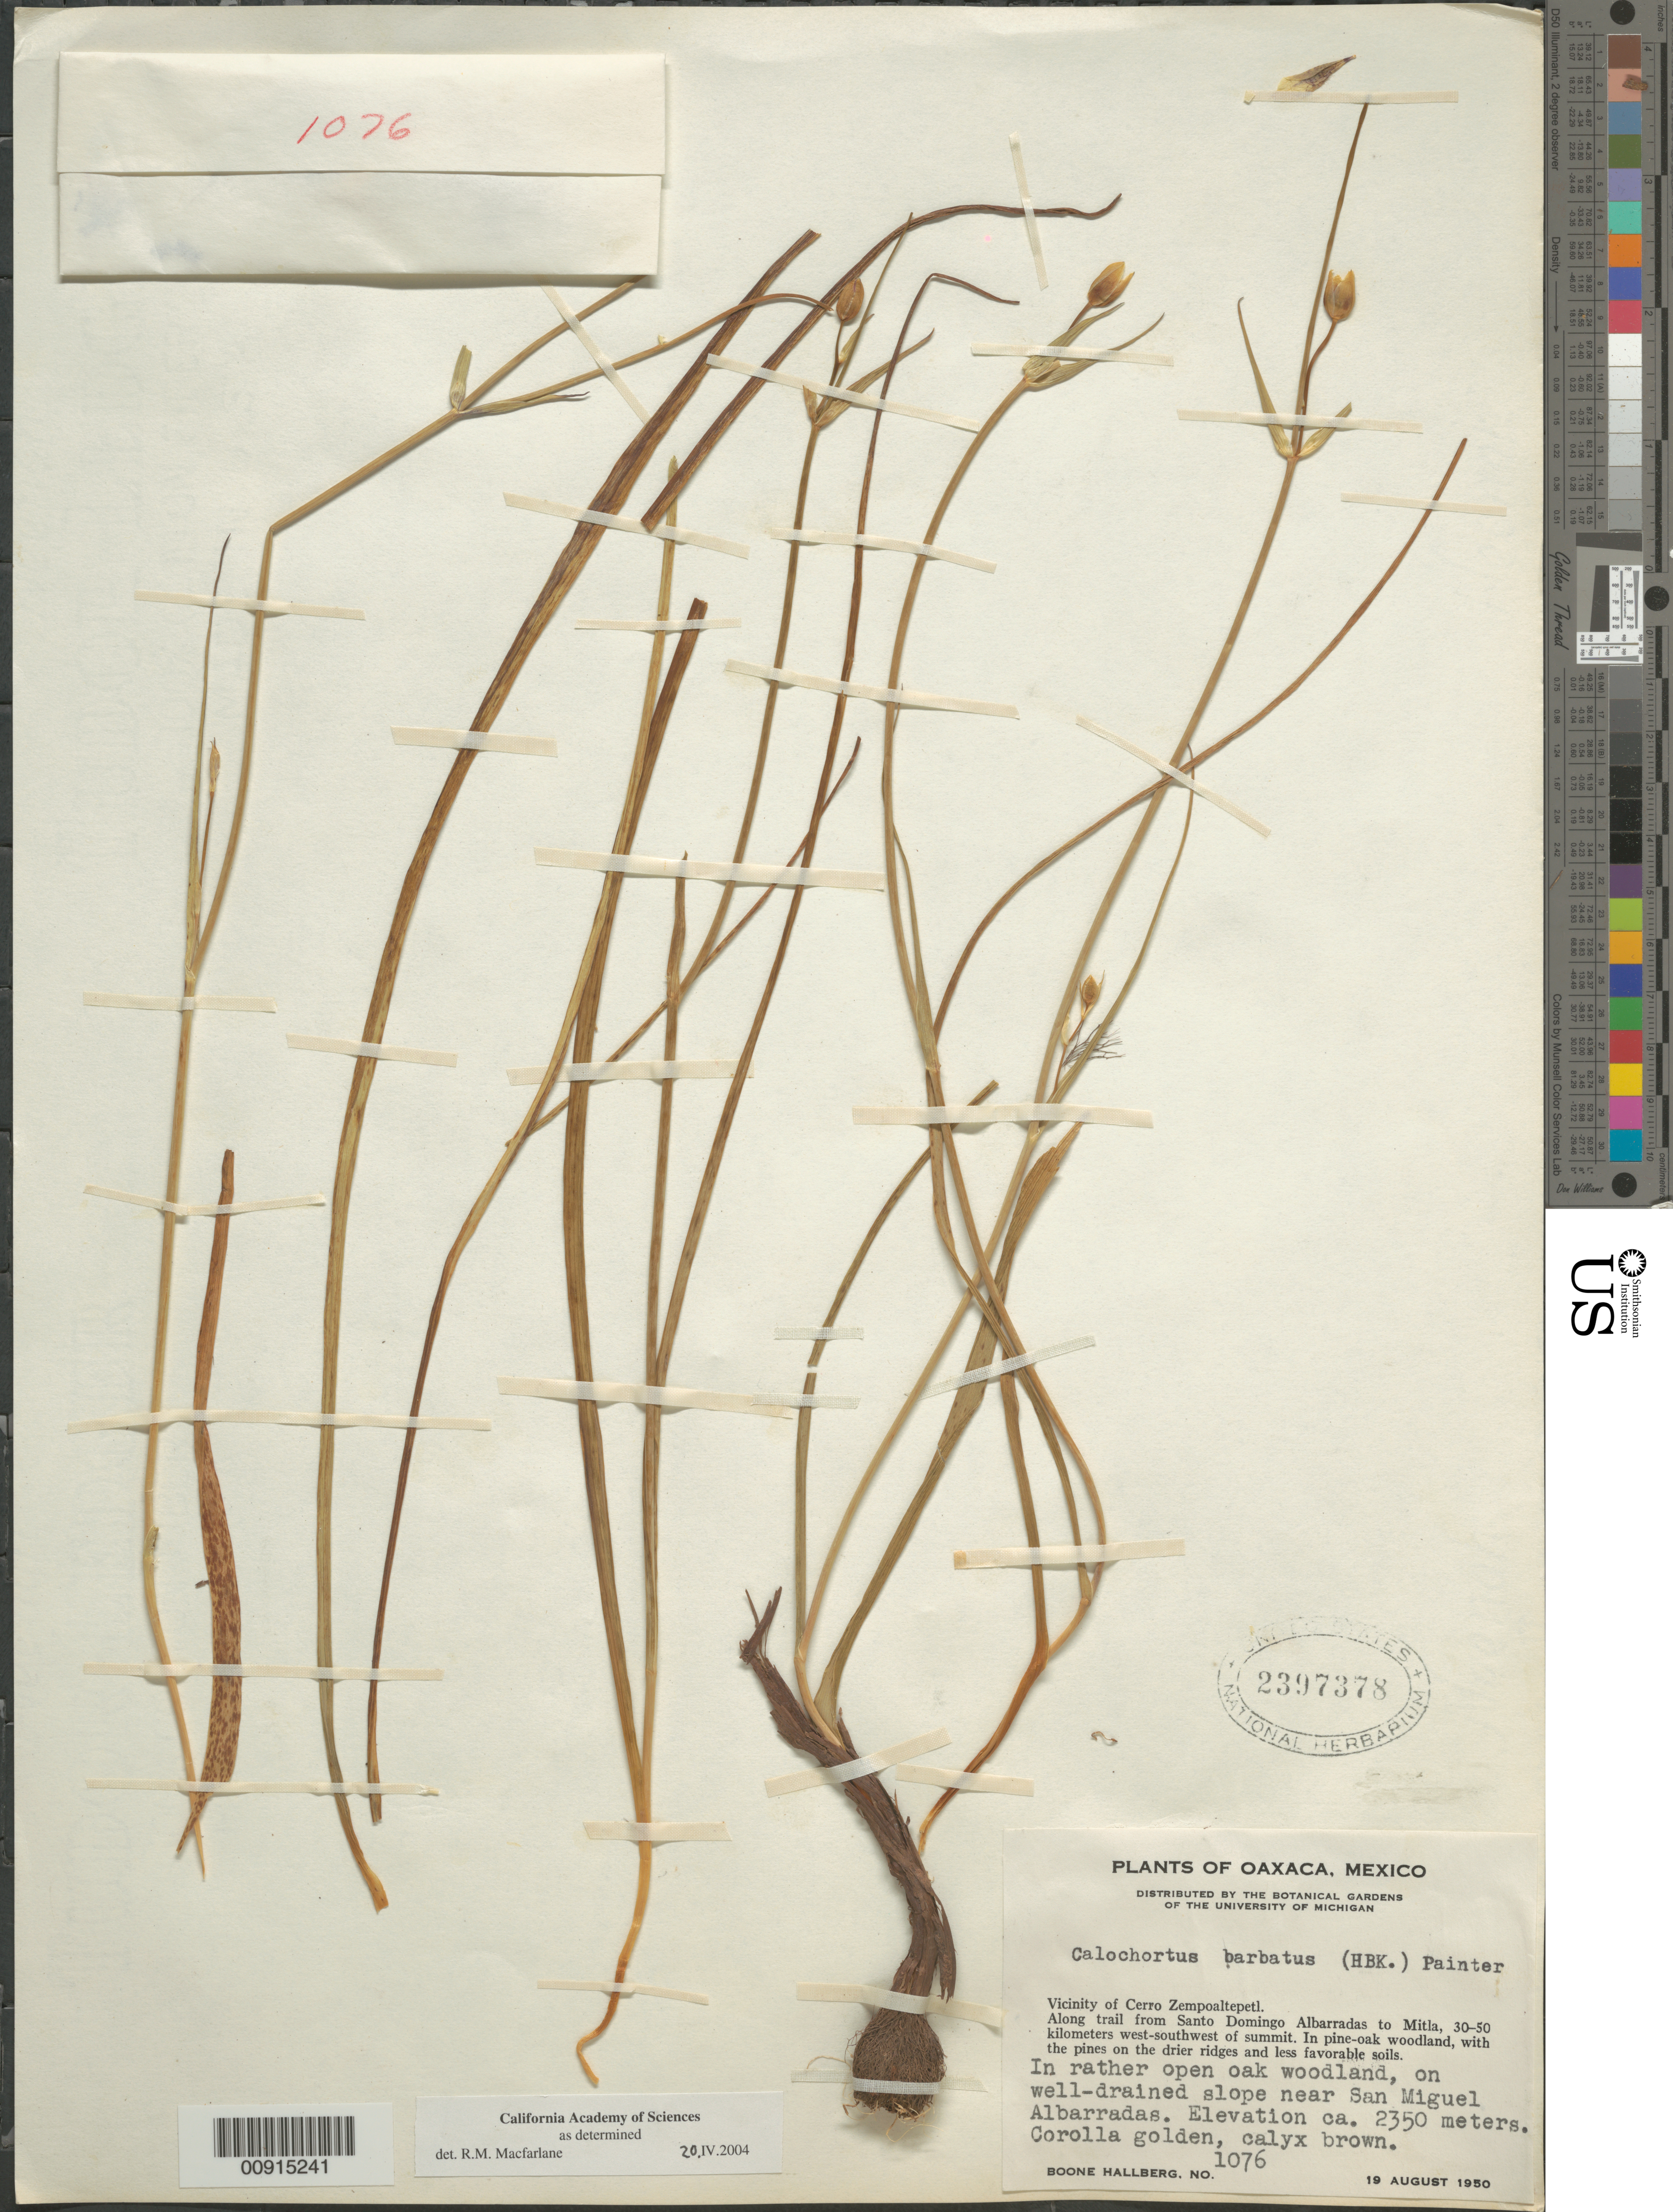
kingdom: Plantae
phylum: Tracheophyta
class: Liliopsida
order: Liliales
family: Liliaceae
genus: Calochortus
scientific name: Calochortus barbatus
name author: (Kunth) J.H. Painter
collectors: B. Hallberg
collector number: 1076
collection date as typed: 19 Aug 1950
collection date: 1950-08-19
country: Mexico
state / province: Oaxaca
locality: Oaxaca: Near San Miguel Albarradas. Along trail from Santo Domingo Albarradas to Mitla, 30-50 kilometers west-southwest of summit.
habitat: In rather open oak woodland, on well-drained slope. In pine-oak woodland, w/the pines on the drier ridges and less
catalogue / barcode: US 2397378